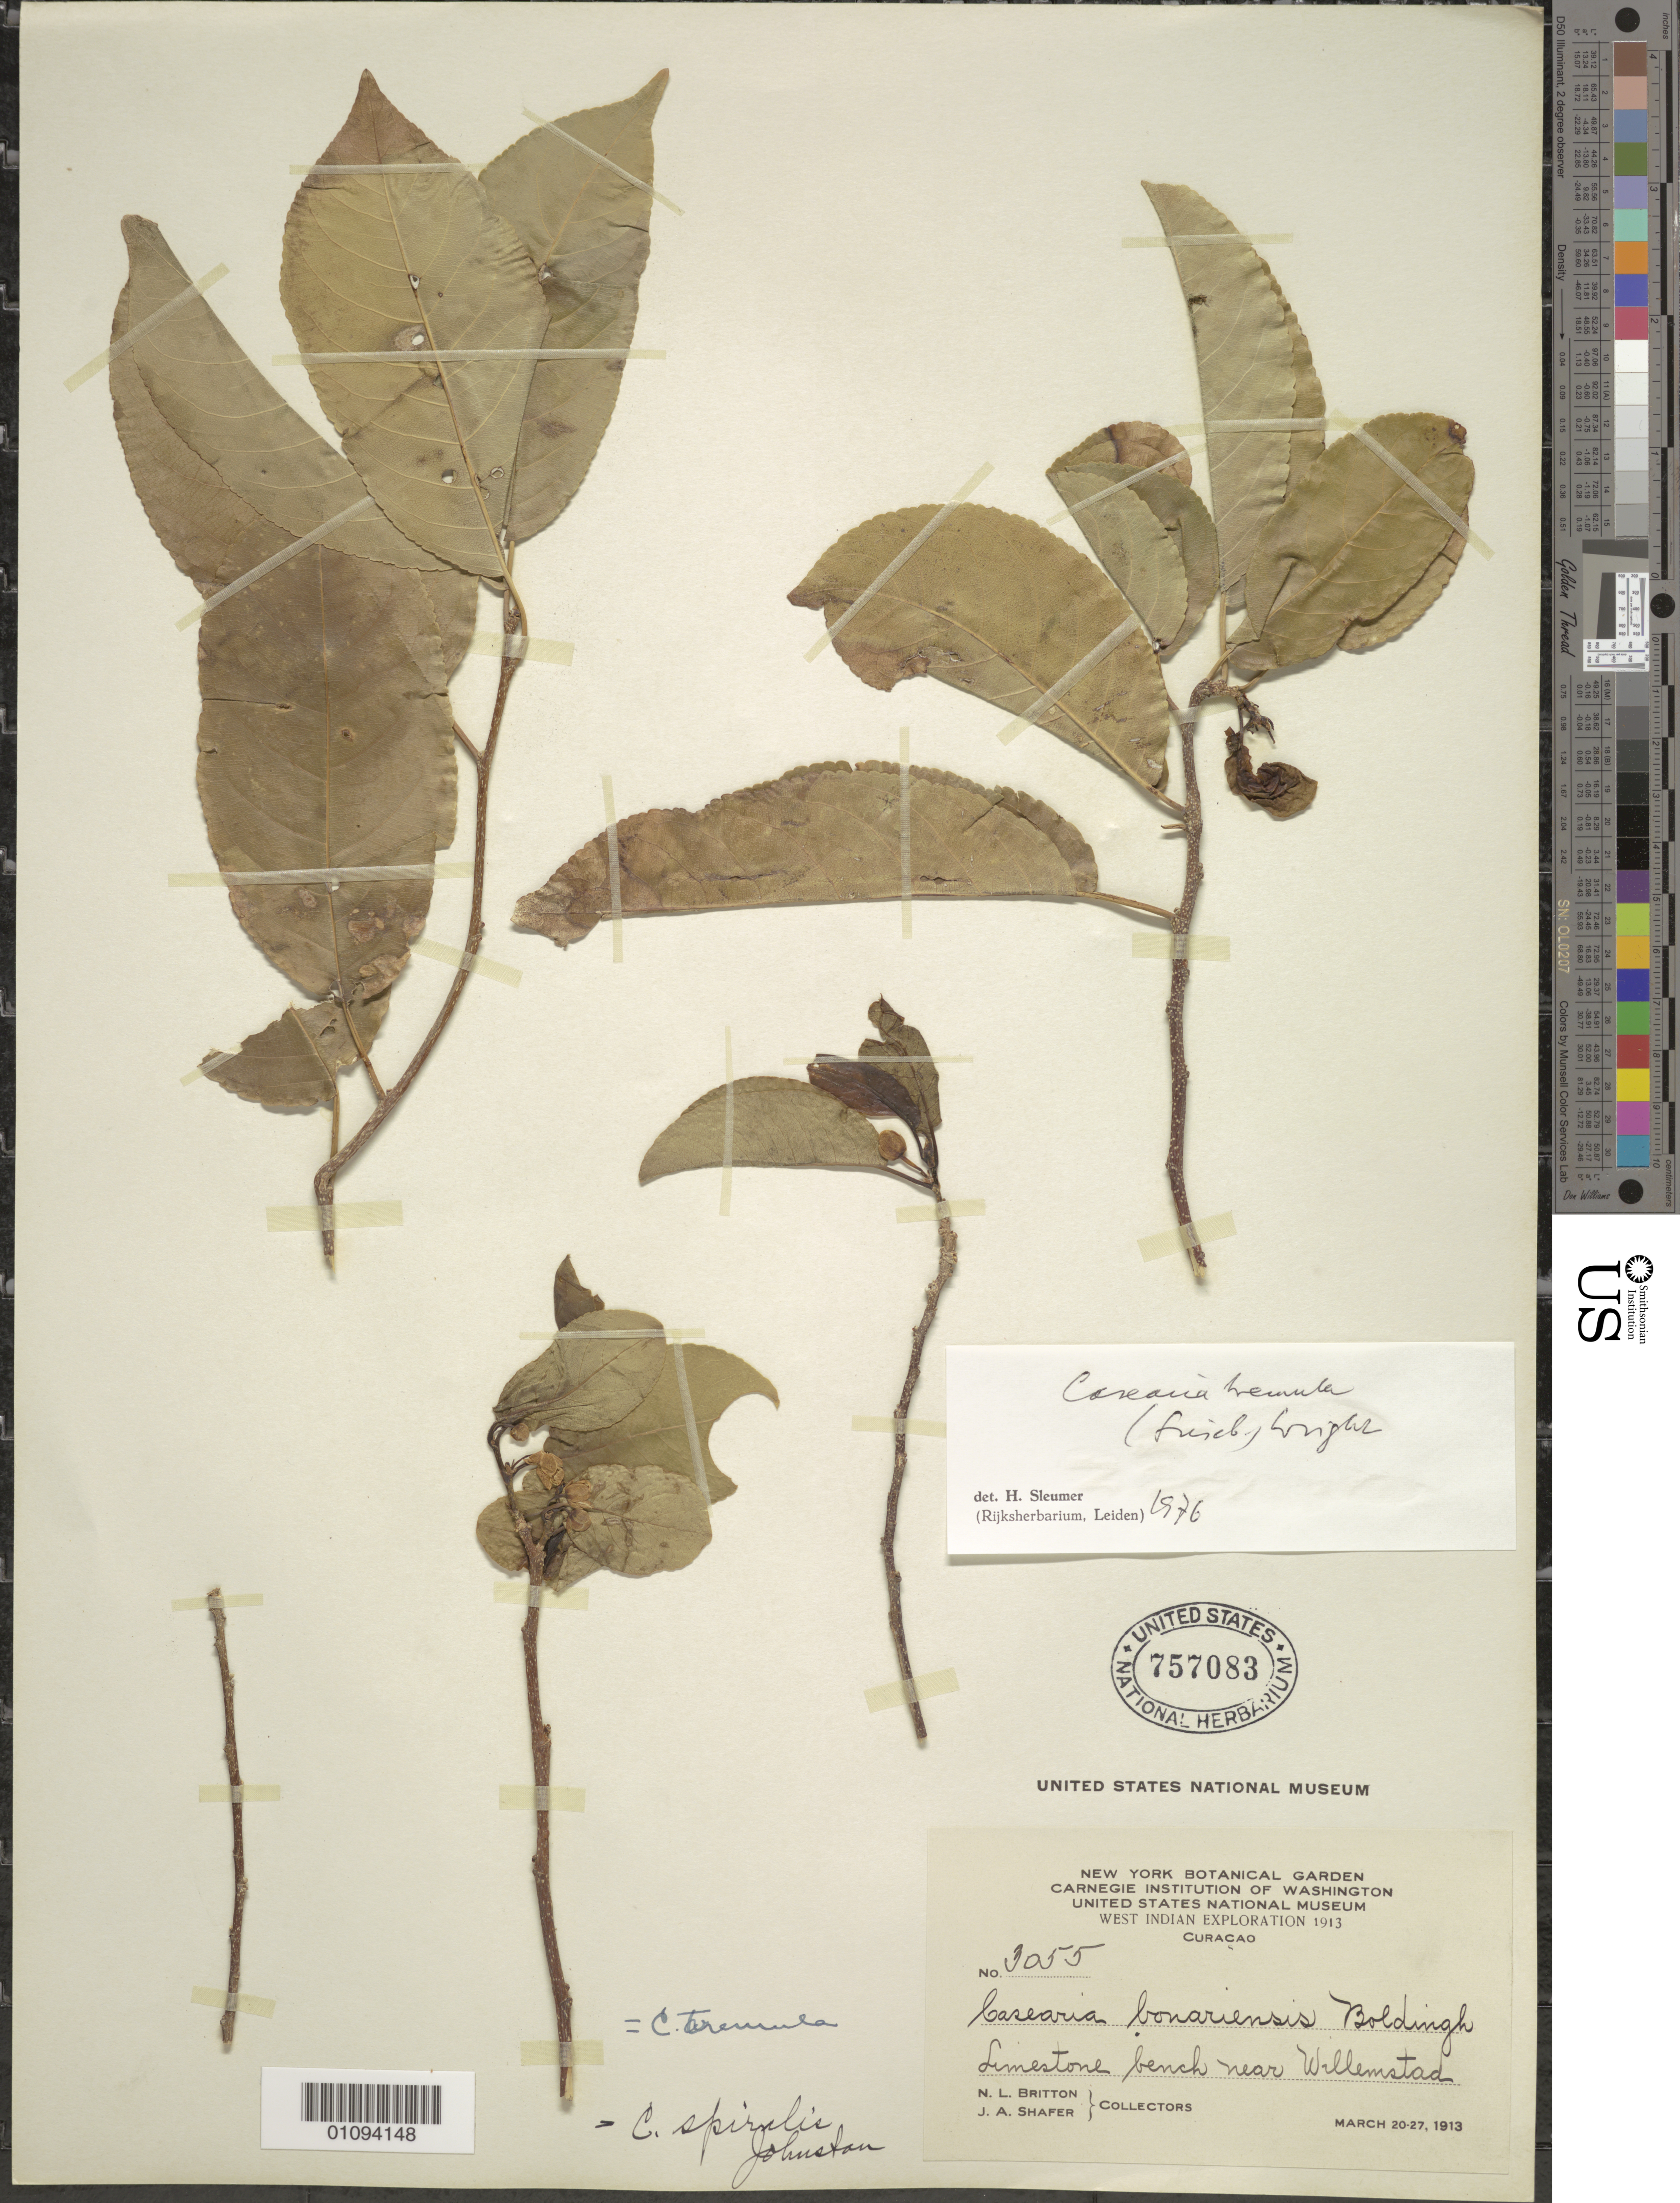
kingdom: Plantae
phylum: Tracheophyta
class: Magnoliopsida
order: Malpighiales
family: Salicaceae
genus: Casearia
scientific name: Casearia tremula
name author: (Griseb.) Griseb. ex C. Wright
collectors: N. Britton & J. A. Shafer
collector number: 3055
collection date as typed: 20 Mar 1913 to 27 Mar 1913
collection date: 1913-03-20/1913-03-27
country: Curaçao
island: Curaçao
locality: near Willemstad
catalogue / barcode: US 757083